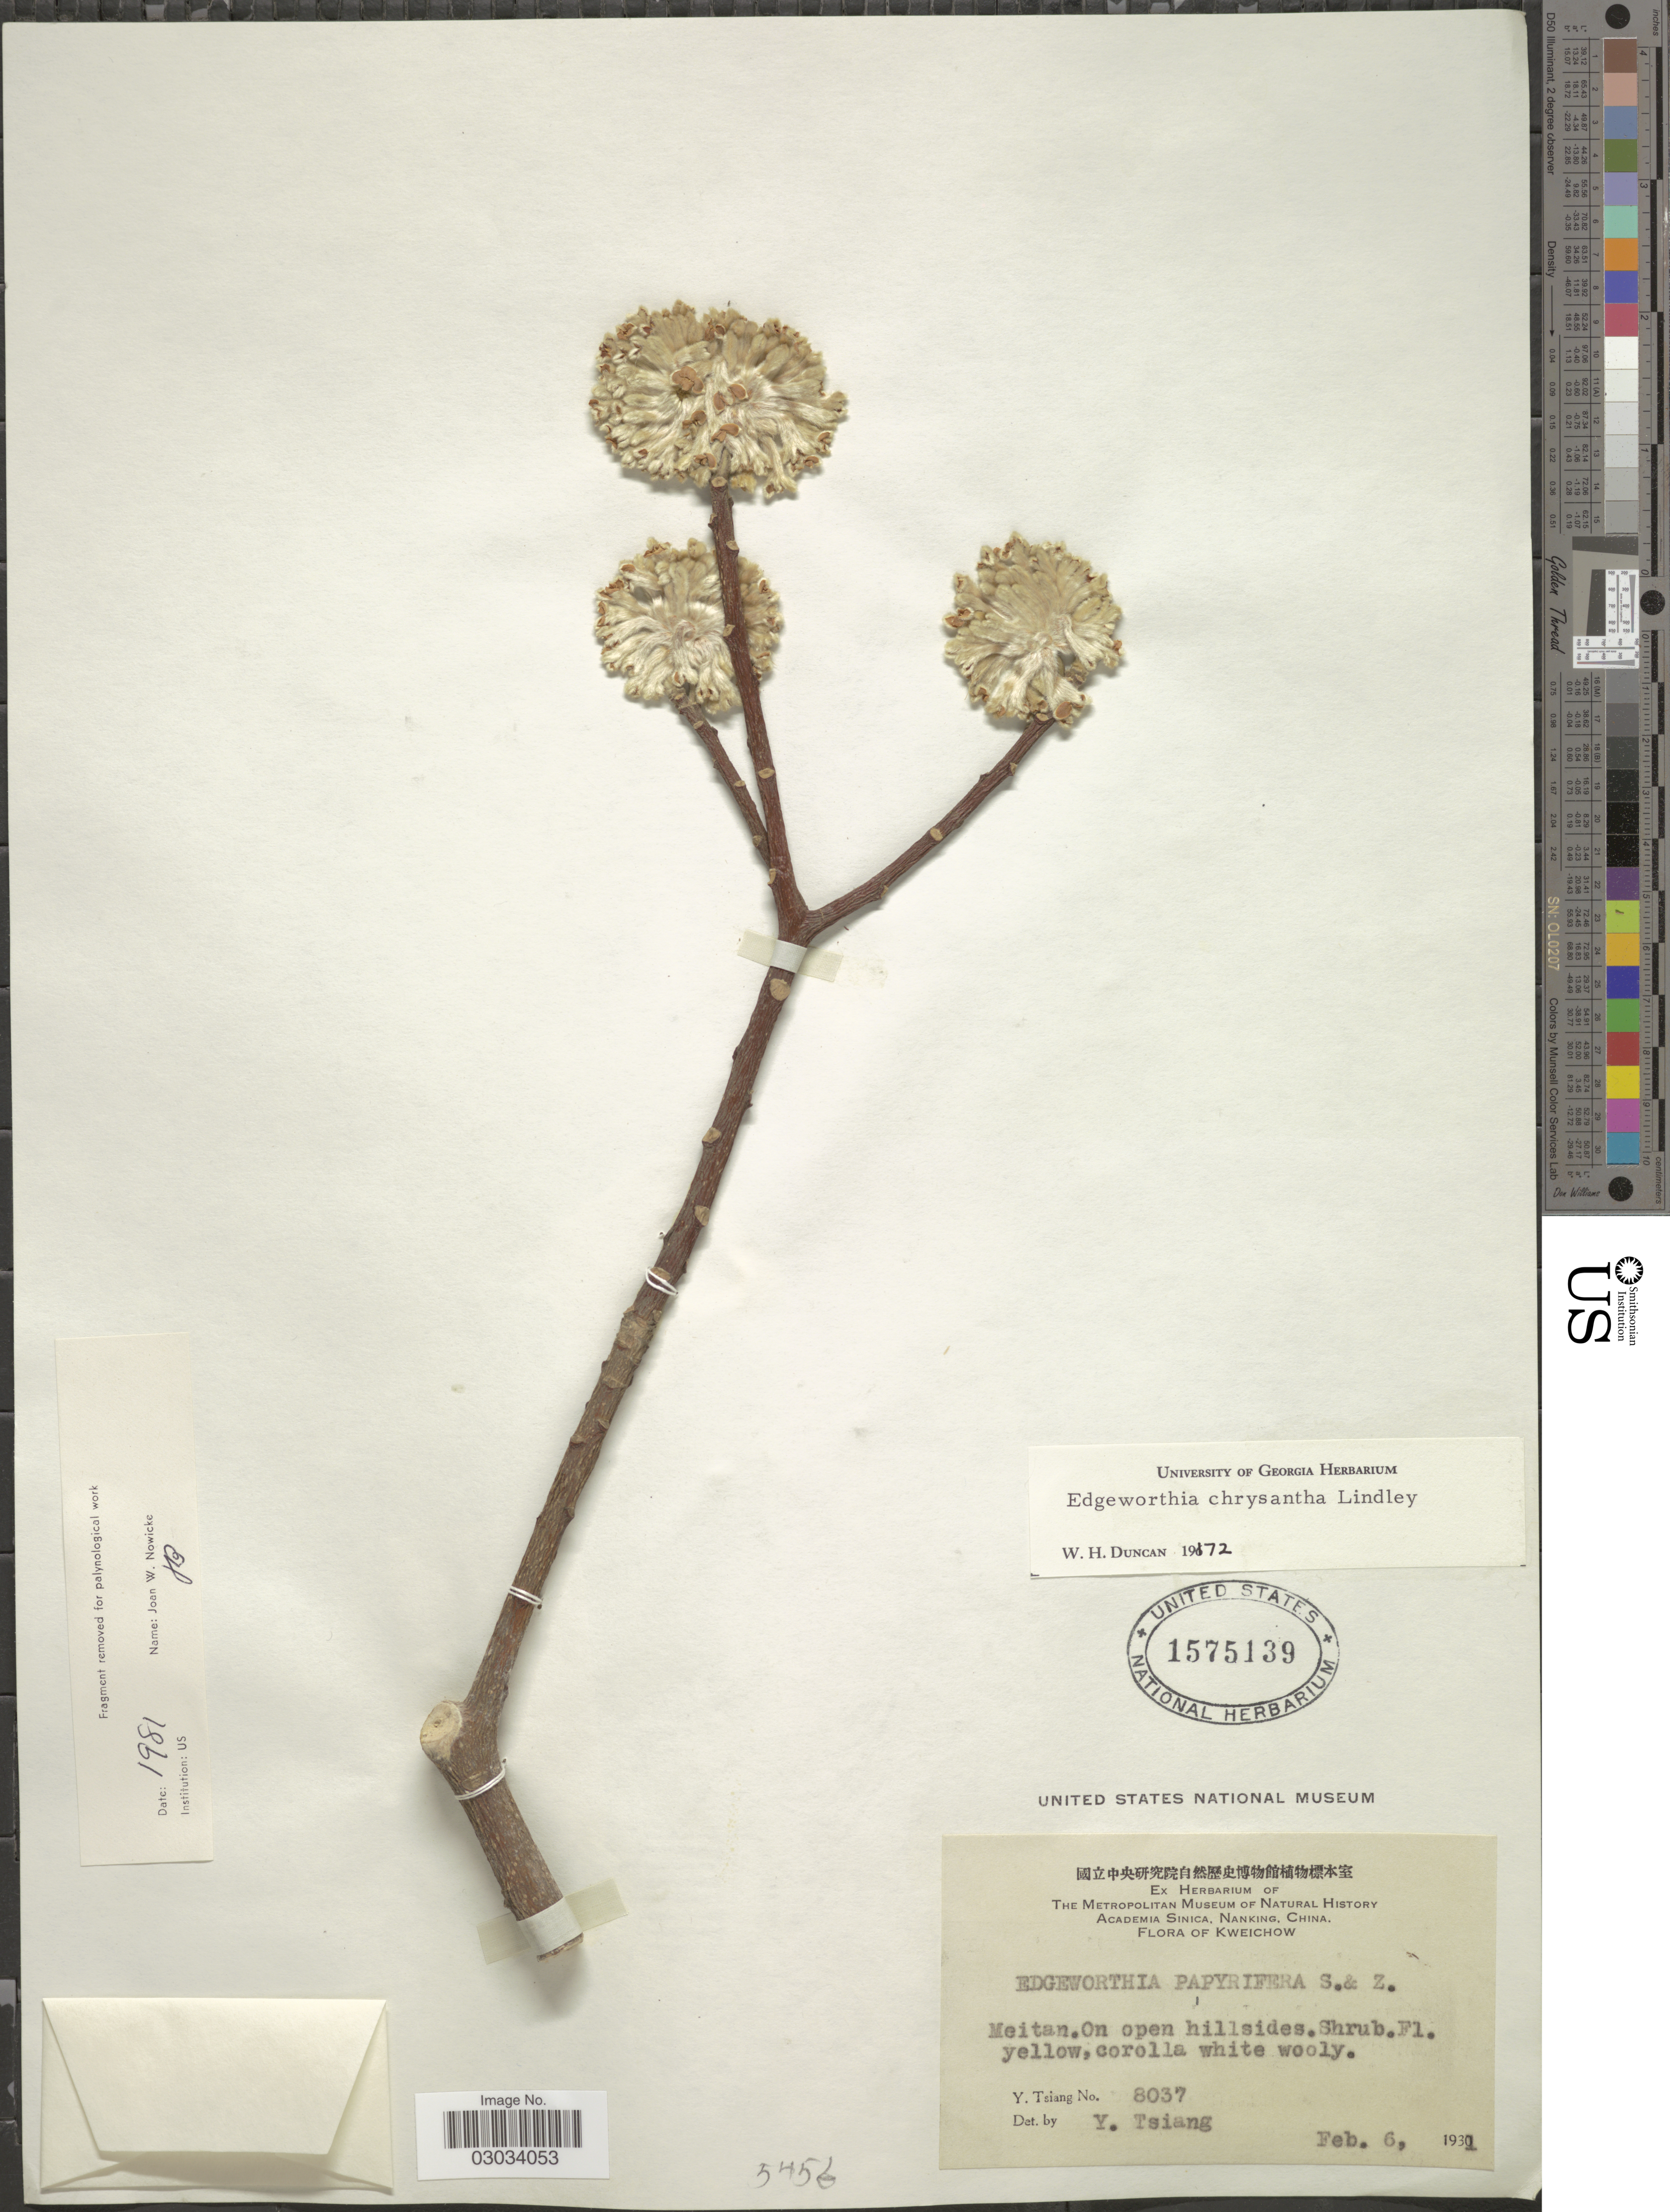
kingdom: Plantae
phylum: Tracheophyta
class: Magnoliopsida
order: Malvales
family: Thymelaeaceae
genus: Edgeworthia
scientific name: Edgeworthia chrysantha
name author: Lindl.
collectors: Y. Tsiang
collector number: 8037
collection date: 1931-02-06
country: China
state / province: Guizhou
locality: Kweichow. Meitan. On open hillsides.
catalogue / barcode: US 1575139